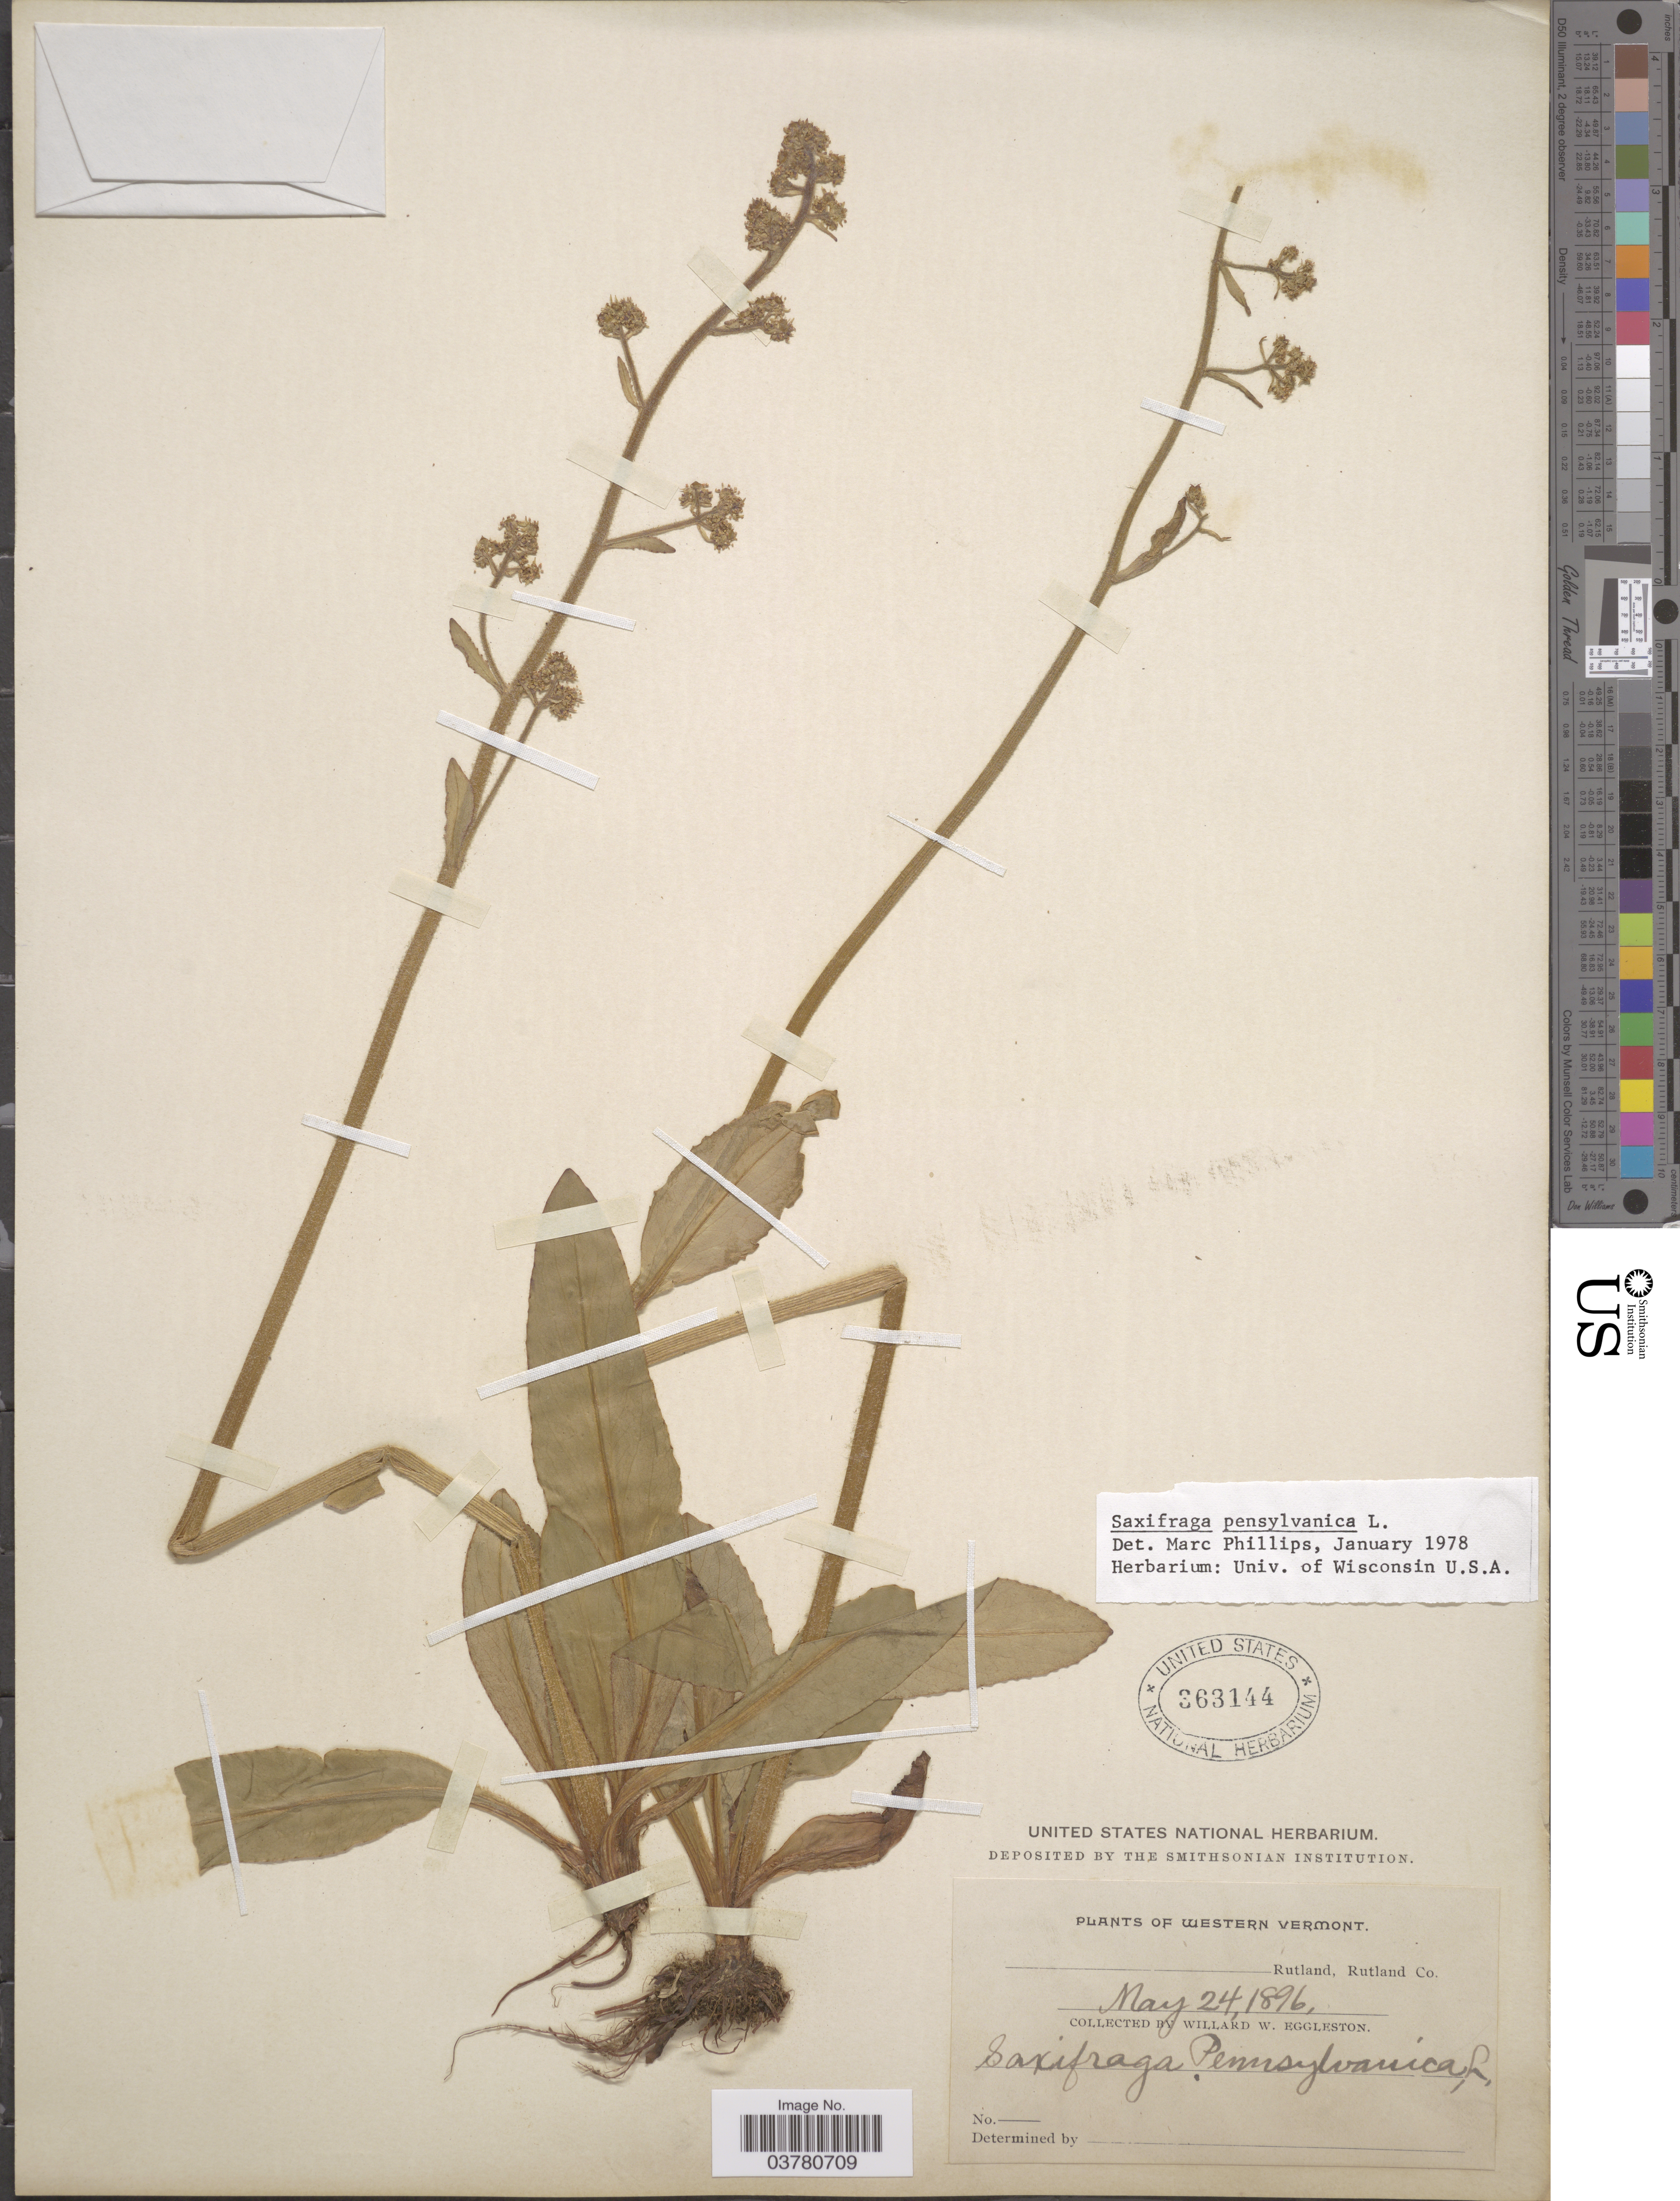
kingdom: Plantae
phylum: Tracheophyta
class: Magnoliopsida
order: Saxifragales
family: Saxifragaceae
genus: Micranthes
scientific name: Micranthes pensylvanica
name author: (L.) Haw.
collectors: W. W. Eggleston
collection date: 1896-05-24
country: United States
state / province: Vermont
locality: Western Vermont. Rutland, Rutland Co.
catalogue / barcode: US 363144